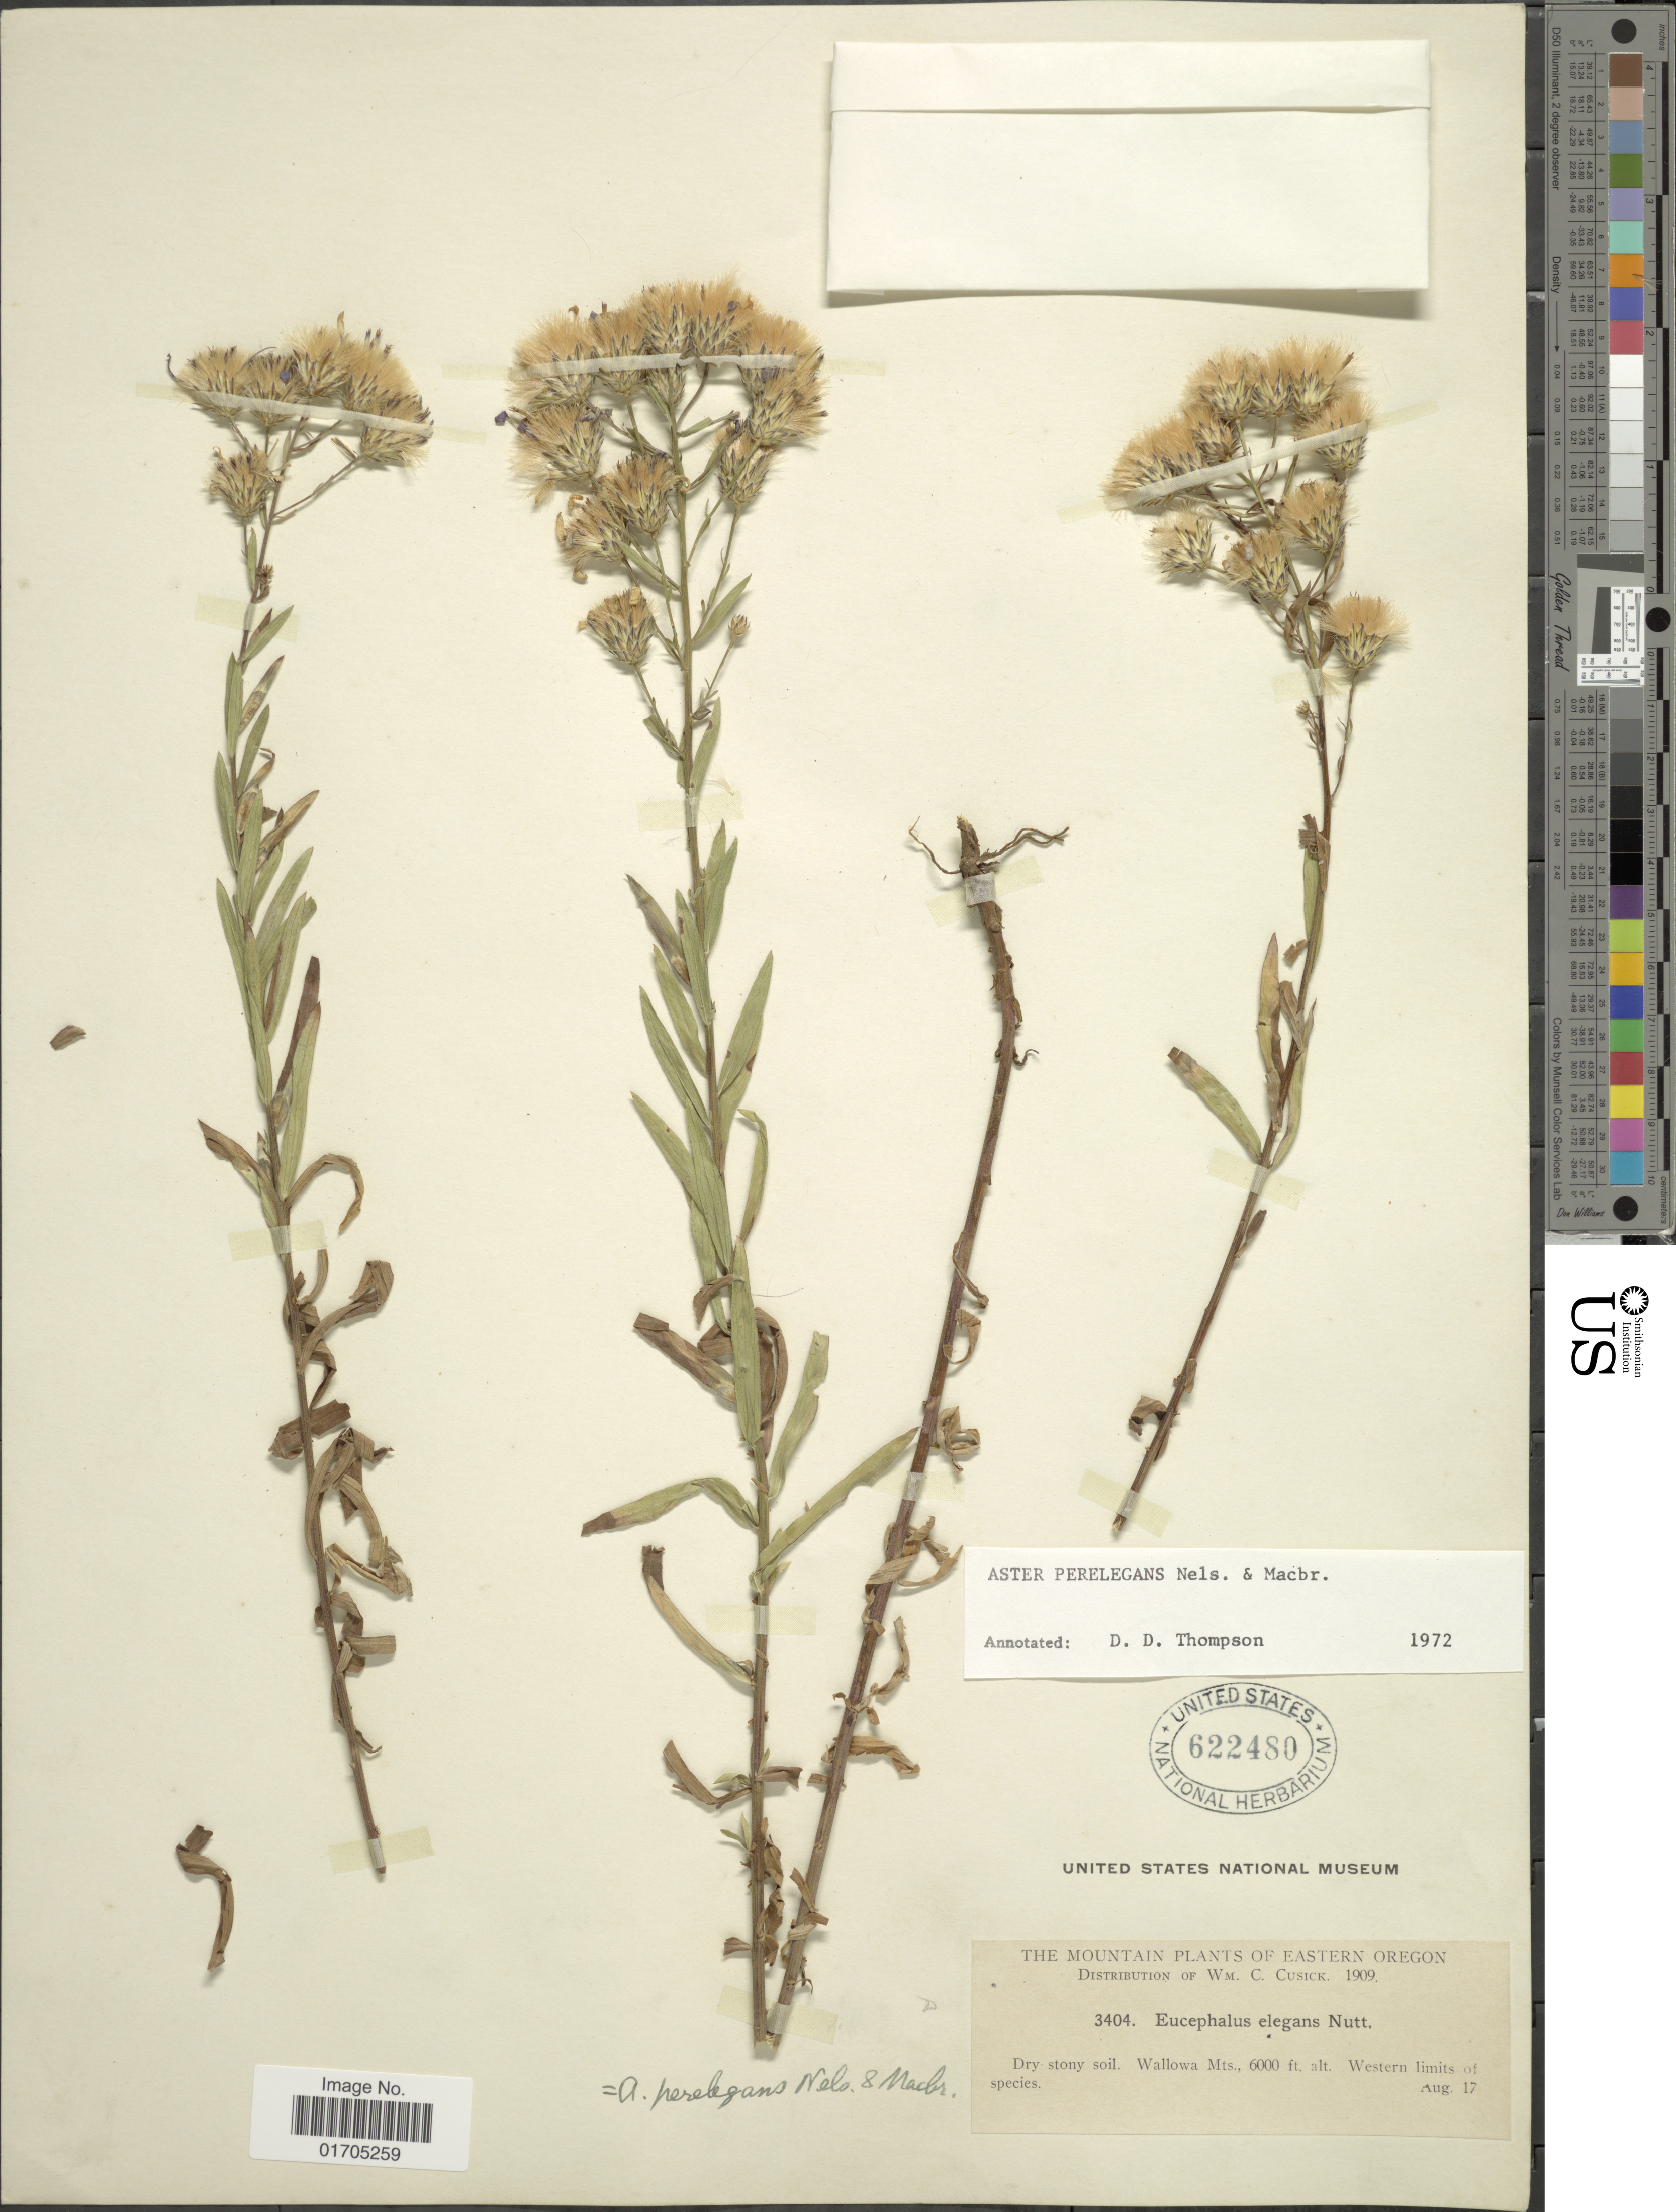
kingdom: Plantae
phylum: Tracheophyta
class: Magnoliopsida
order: Asterales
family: Asteraceae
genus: Eucephalus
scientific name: Eucephalus elegans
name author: Nutt.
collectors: W. C. Cusick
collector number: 3404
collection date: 1909-08-17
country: United States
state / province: Oregon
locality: Mountain Plants of Eastern Oregon, Dry stony soil, Wallowa, Western limits of species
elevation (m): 1829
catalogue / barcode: US 622480